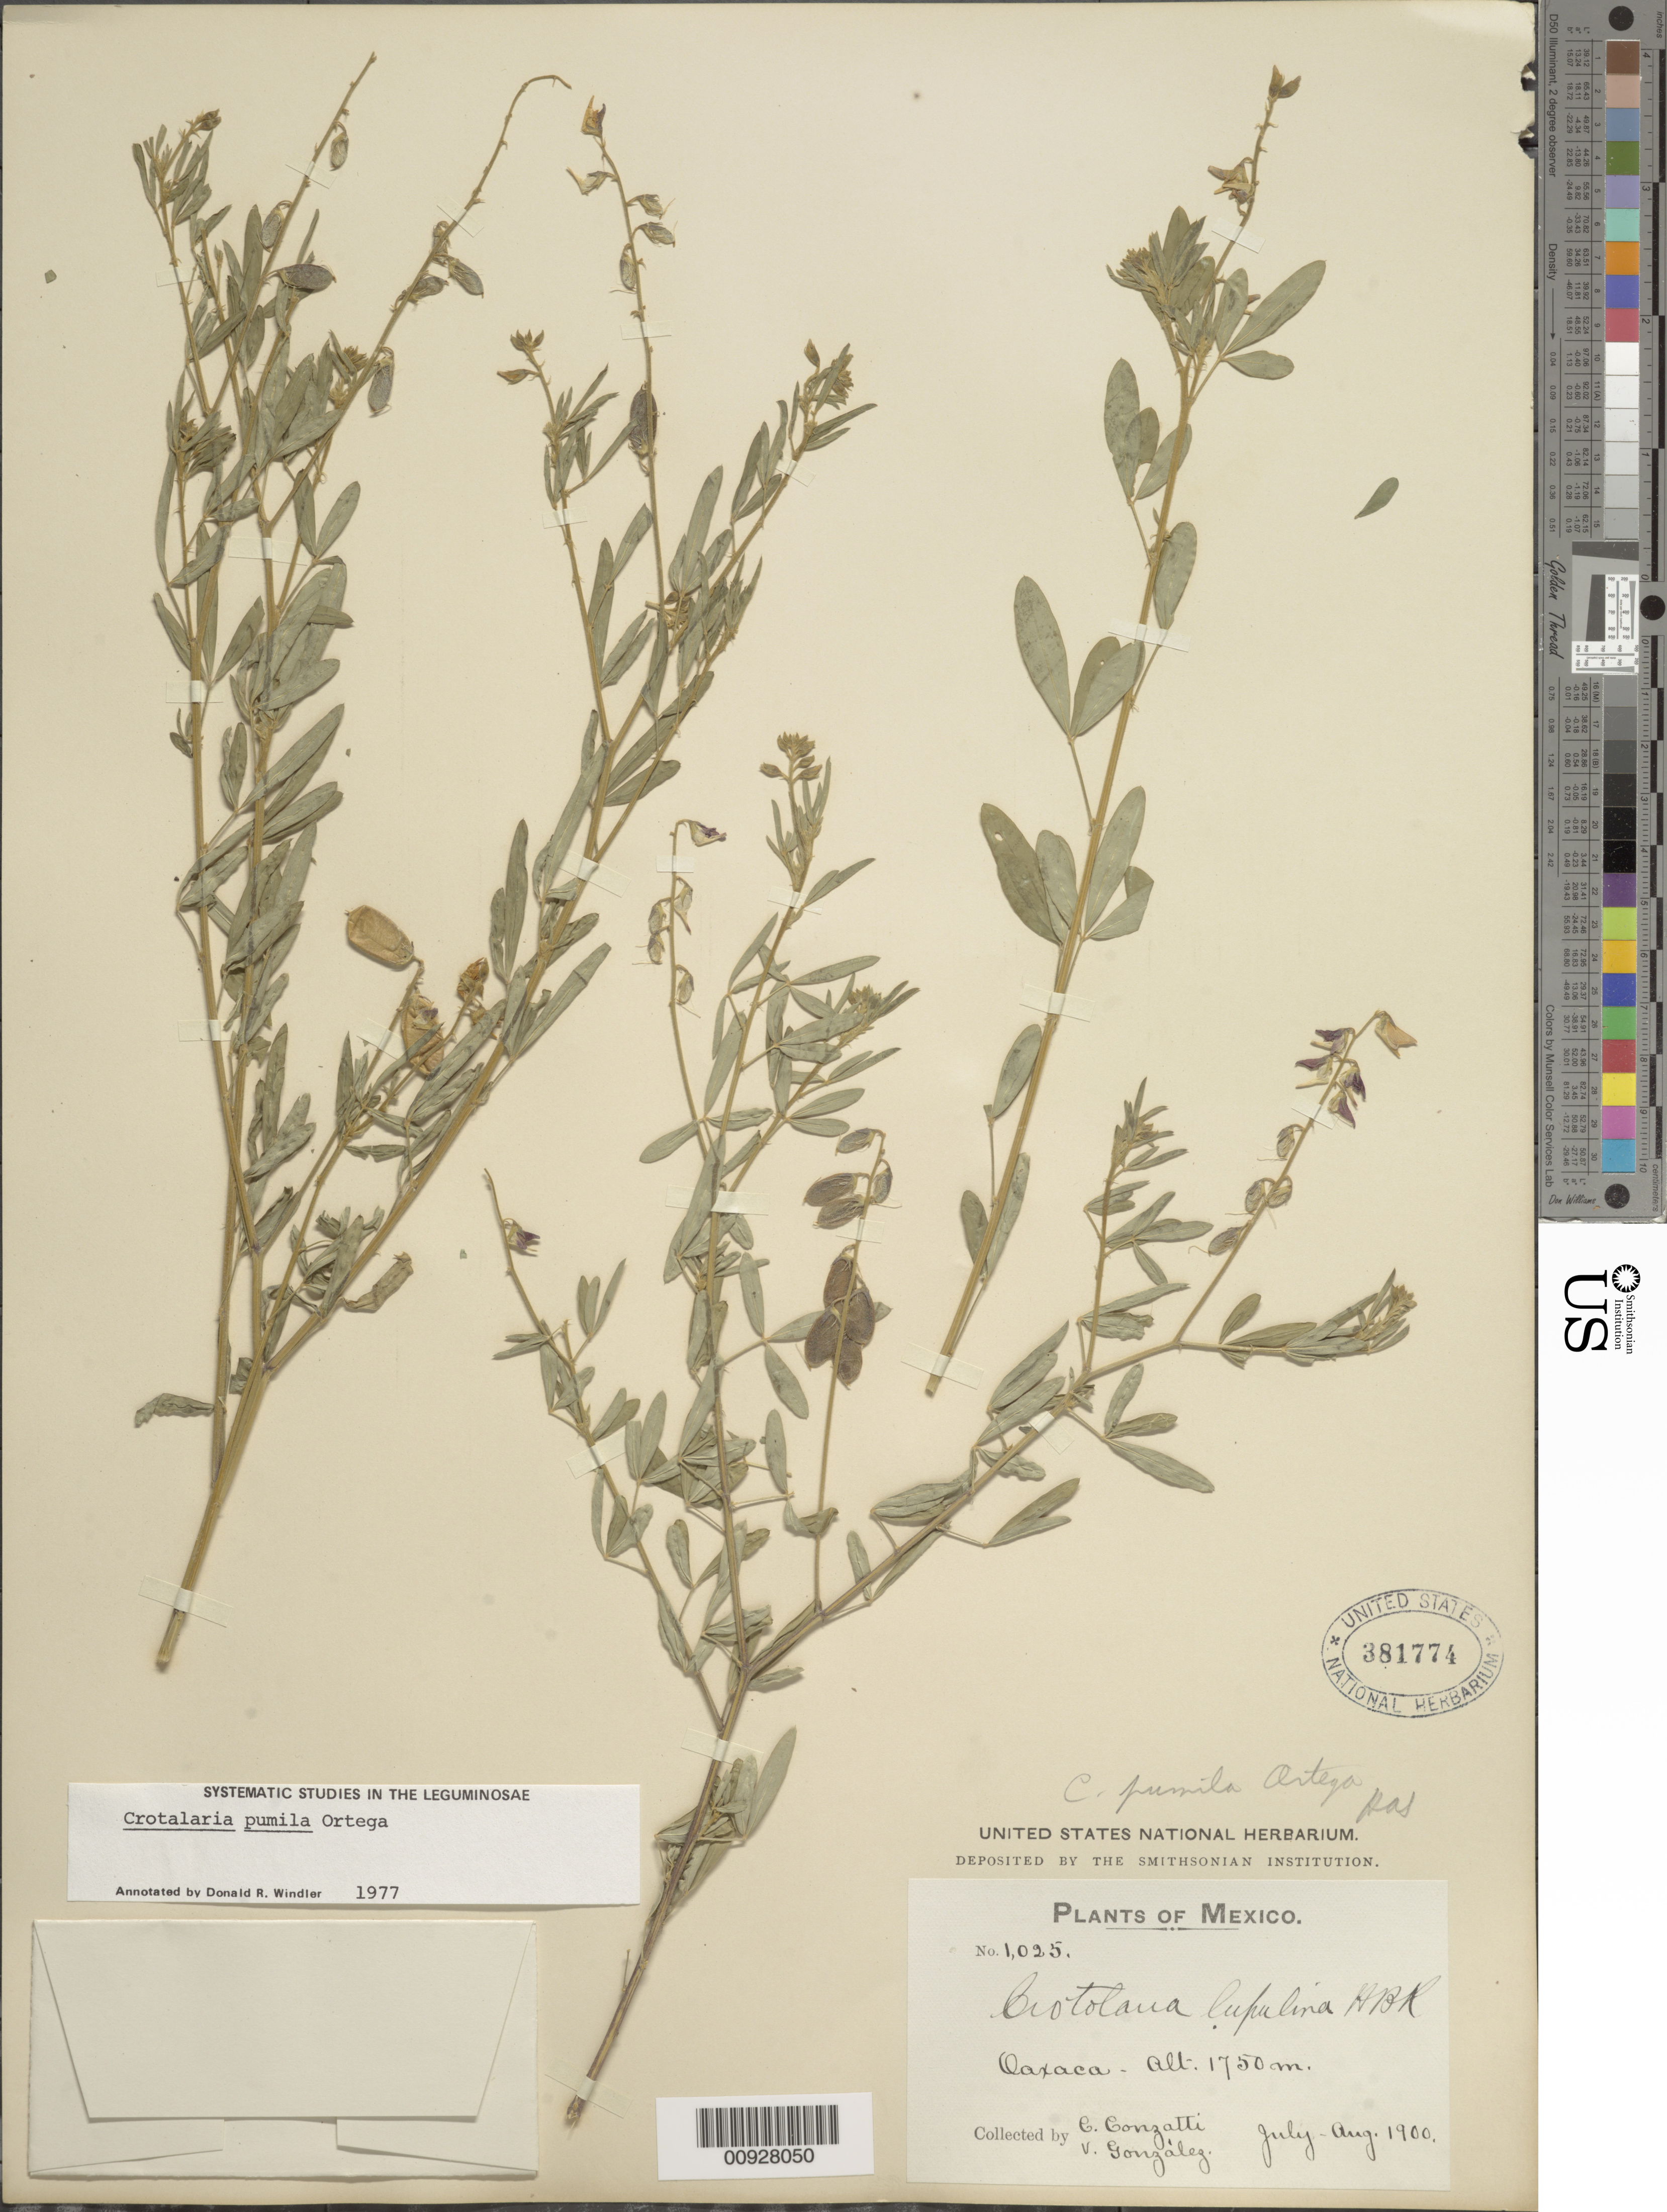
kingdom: Plantae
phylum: Tracheophyta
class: Magnoliopsida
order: Fabales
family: Fabaceae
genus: Crotalaria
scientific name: Crotalaria pumila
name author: Ortega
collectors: C. Conzatti & V. Gonzalez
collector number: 1025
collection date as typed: Jul 1900 to -- Aug 1900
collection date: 1900-07/1900-08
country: Mexico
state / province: Oaxaca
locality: Oaxaca.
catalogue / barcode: US 381774